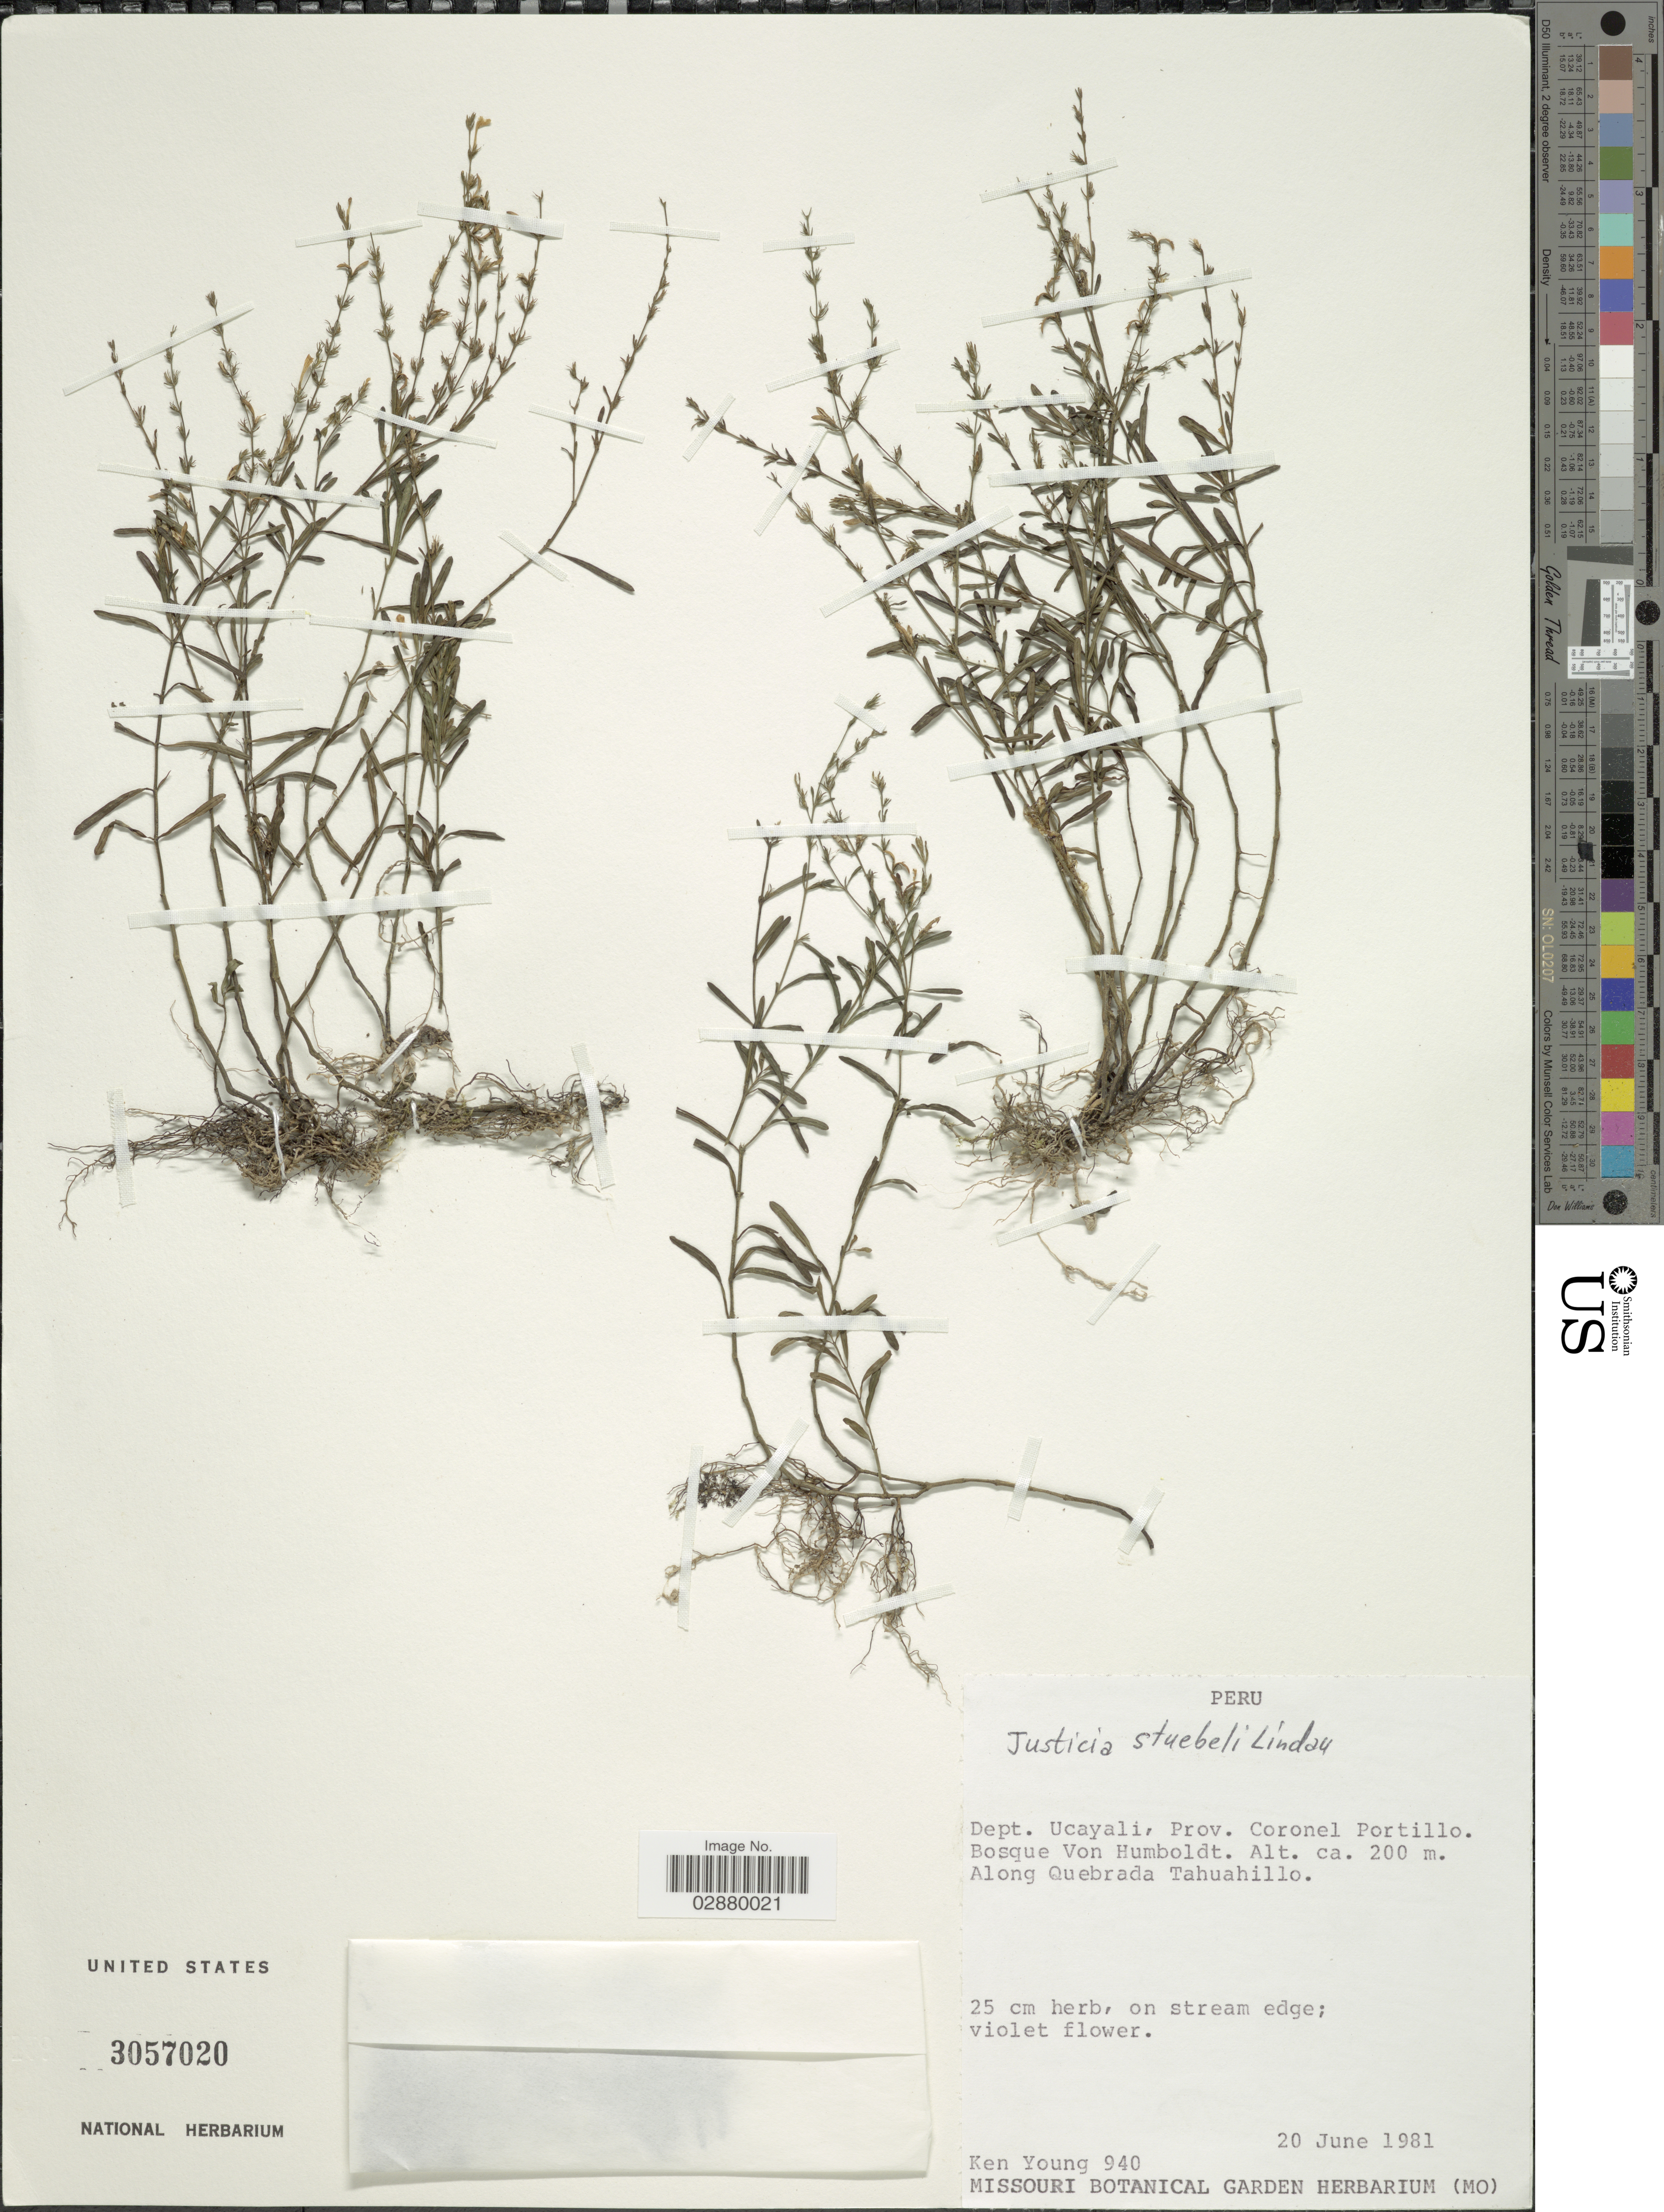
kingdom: Plantae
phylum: Tracheophyta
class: Magnoliopsida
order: Lamiales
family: Acanthaceae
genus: Justicia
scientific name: Justicia pectoralis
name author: Jacq.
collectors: K. Young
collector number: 940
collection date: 1981-06-20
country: Peru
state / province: Ucayali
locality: Dept. Ucayali, Prov. Coronel Portillo. Bosque Von Humboldt. Along Quebrada Tahuahillo.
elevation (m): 200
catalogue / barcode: US 3057020